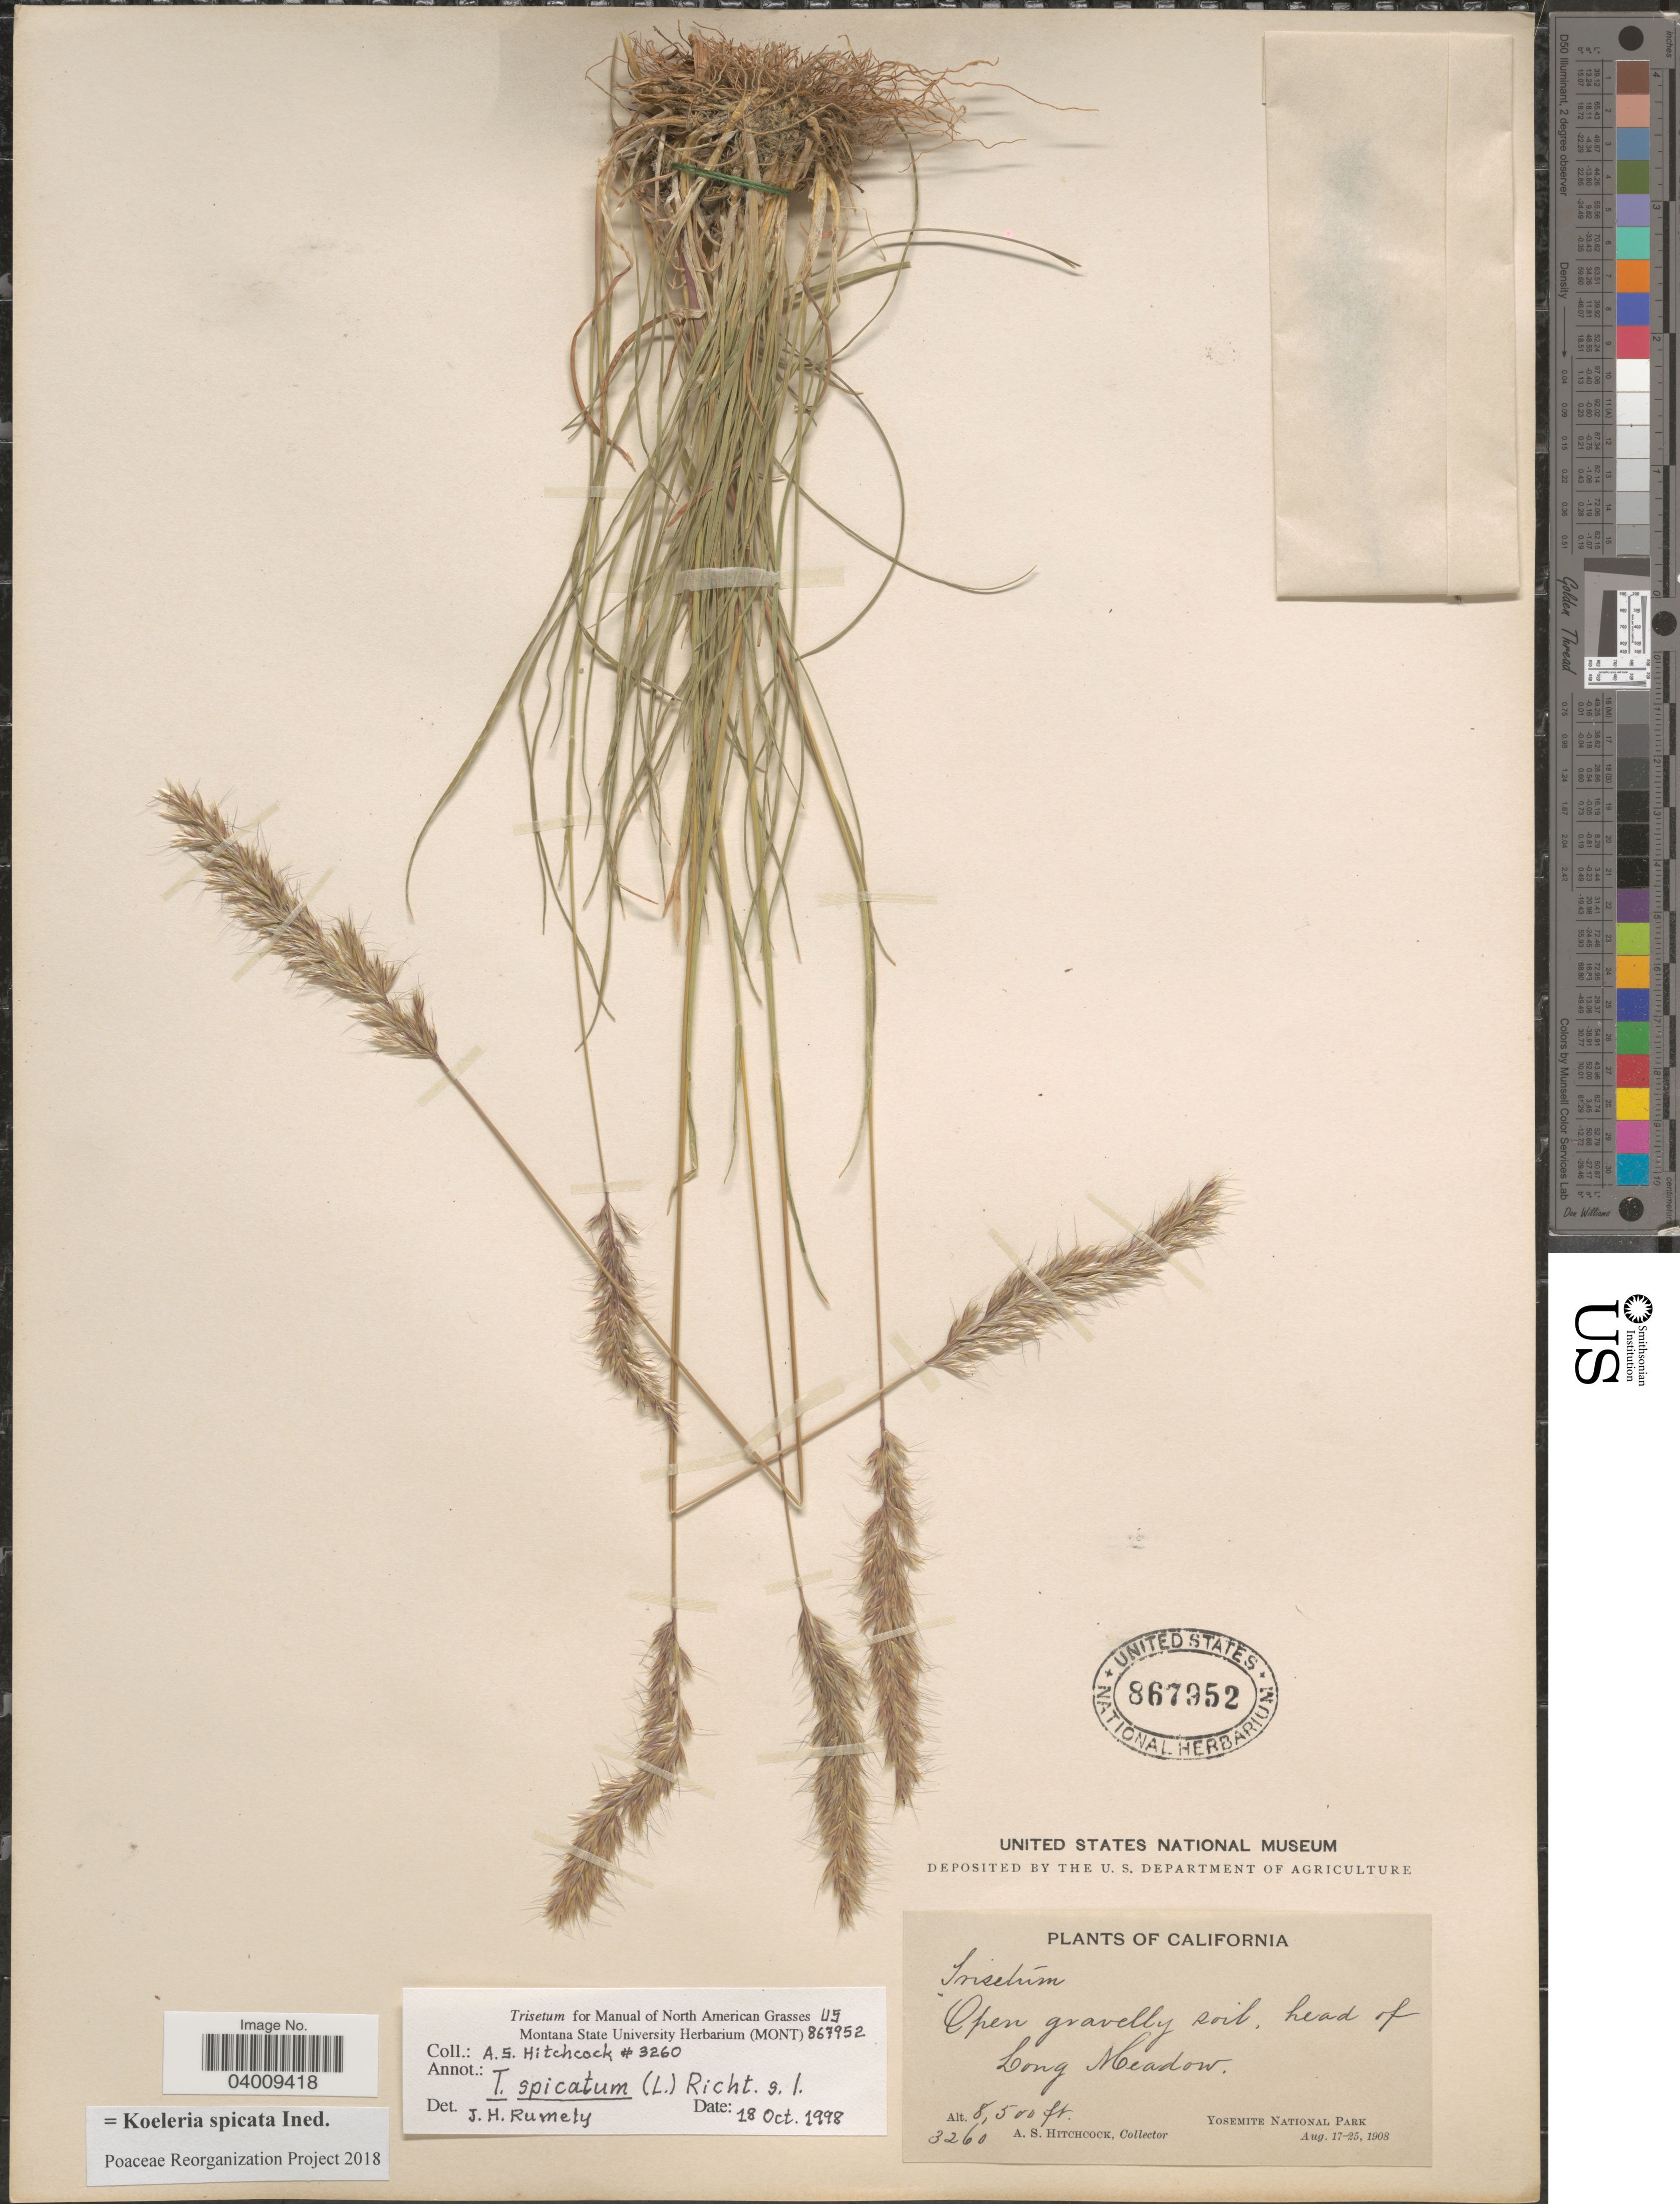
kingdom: Plantae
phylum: Tracheophyta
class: Liliopsida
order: Poales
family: Poaceae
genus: Koeleria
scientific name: Koeleria spicata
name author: (L.) Barberá et al.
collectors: A. S. Hitchcock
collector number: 3260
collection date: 1908-08-17/1908-08-25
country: United States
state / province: California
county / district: Mariposa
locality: Head of Long Meadow. Yosemite National Park.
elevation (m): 2591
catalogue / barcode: US 867952